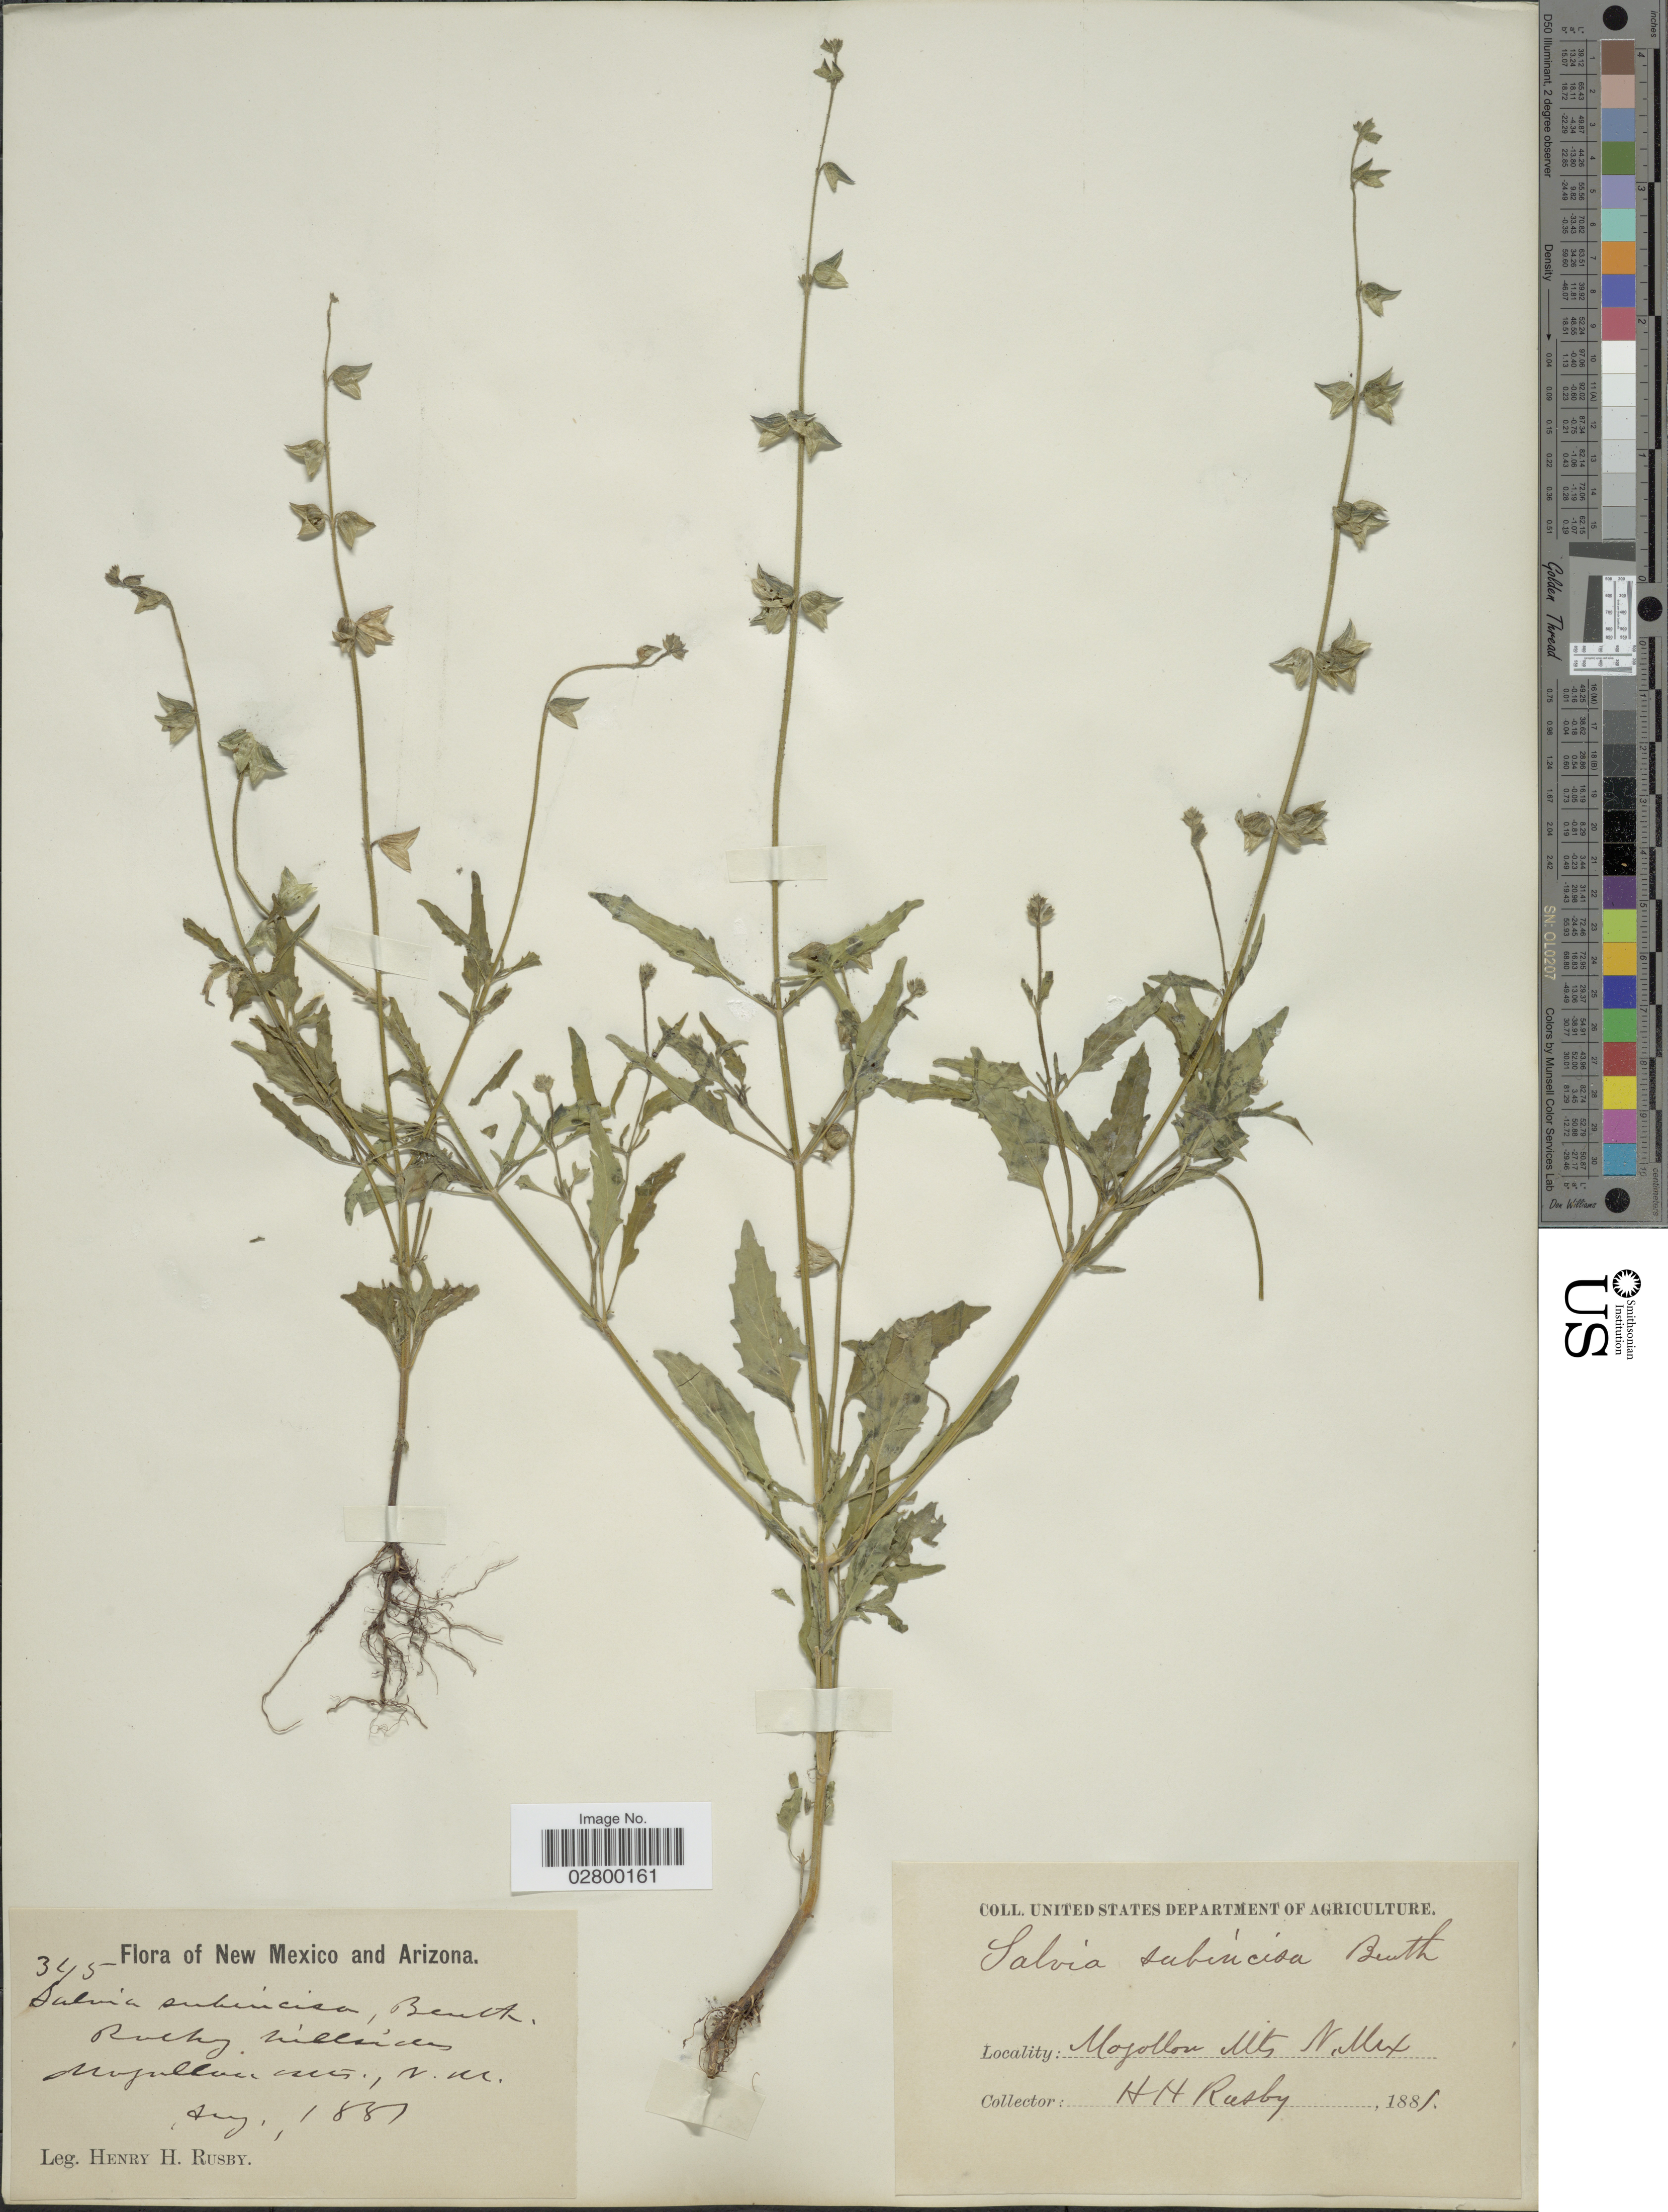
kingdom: Plantae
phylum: Tracheophyta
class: Magnoliopsida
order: Lamiales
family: Lamiaceae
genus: Salvia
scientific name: Salvia subincisa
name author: Benth.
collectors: H. H. Rusby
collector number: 345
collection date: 1881-08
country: United States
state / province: New Mexico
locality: Mogollon Mts.